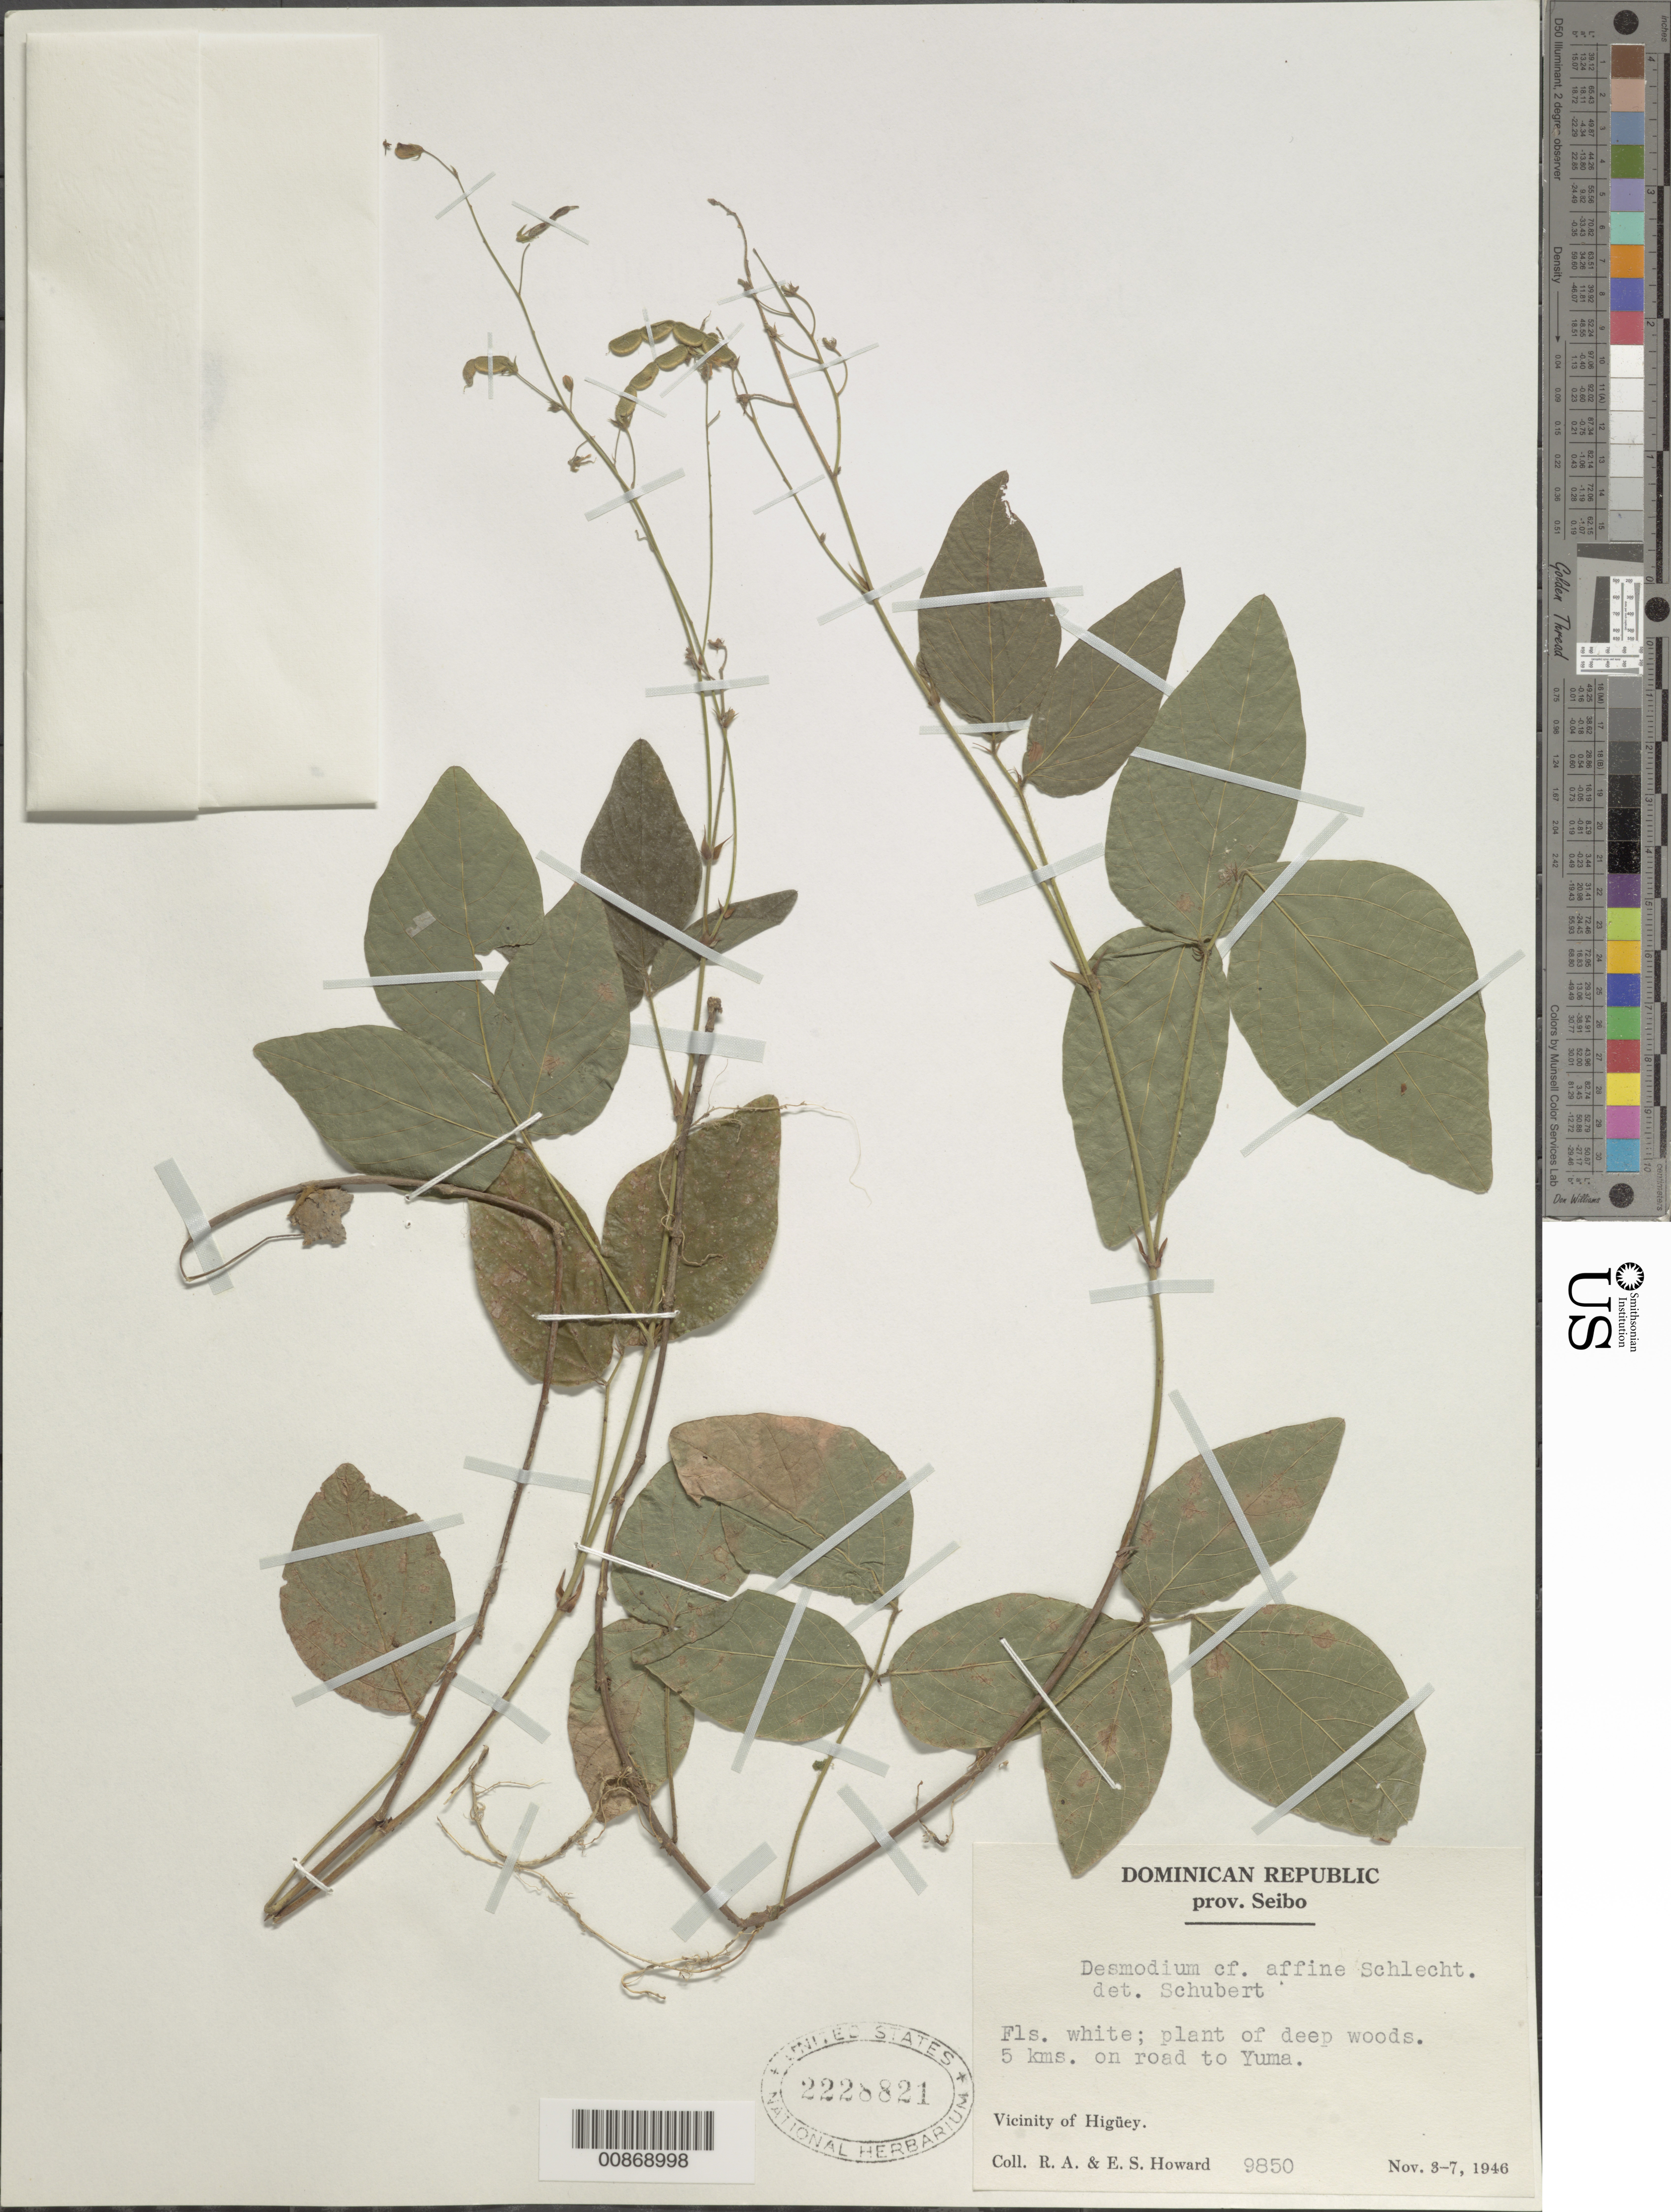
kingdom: Plantae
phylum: Tracheophyta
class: Magnoliopsida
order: Fabales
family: Fabaceae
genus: Desmodium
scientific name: Desmodium affine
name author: Schltdl.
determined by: Schubert, Bernice G.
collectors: R. A. Howard & E. S. Howard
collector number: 9850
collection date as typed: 03 Nov 1946 to 07 Nov 1946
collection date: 1946-11-03/1946-11-07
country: Dominican Republic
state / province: El Seibo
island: Hispaniola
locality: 5 km. on road to Yuma. Vicinity of Higüey.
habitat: Plant of deep woods.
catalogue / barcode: US 2228821